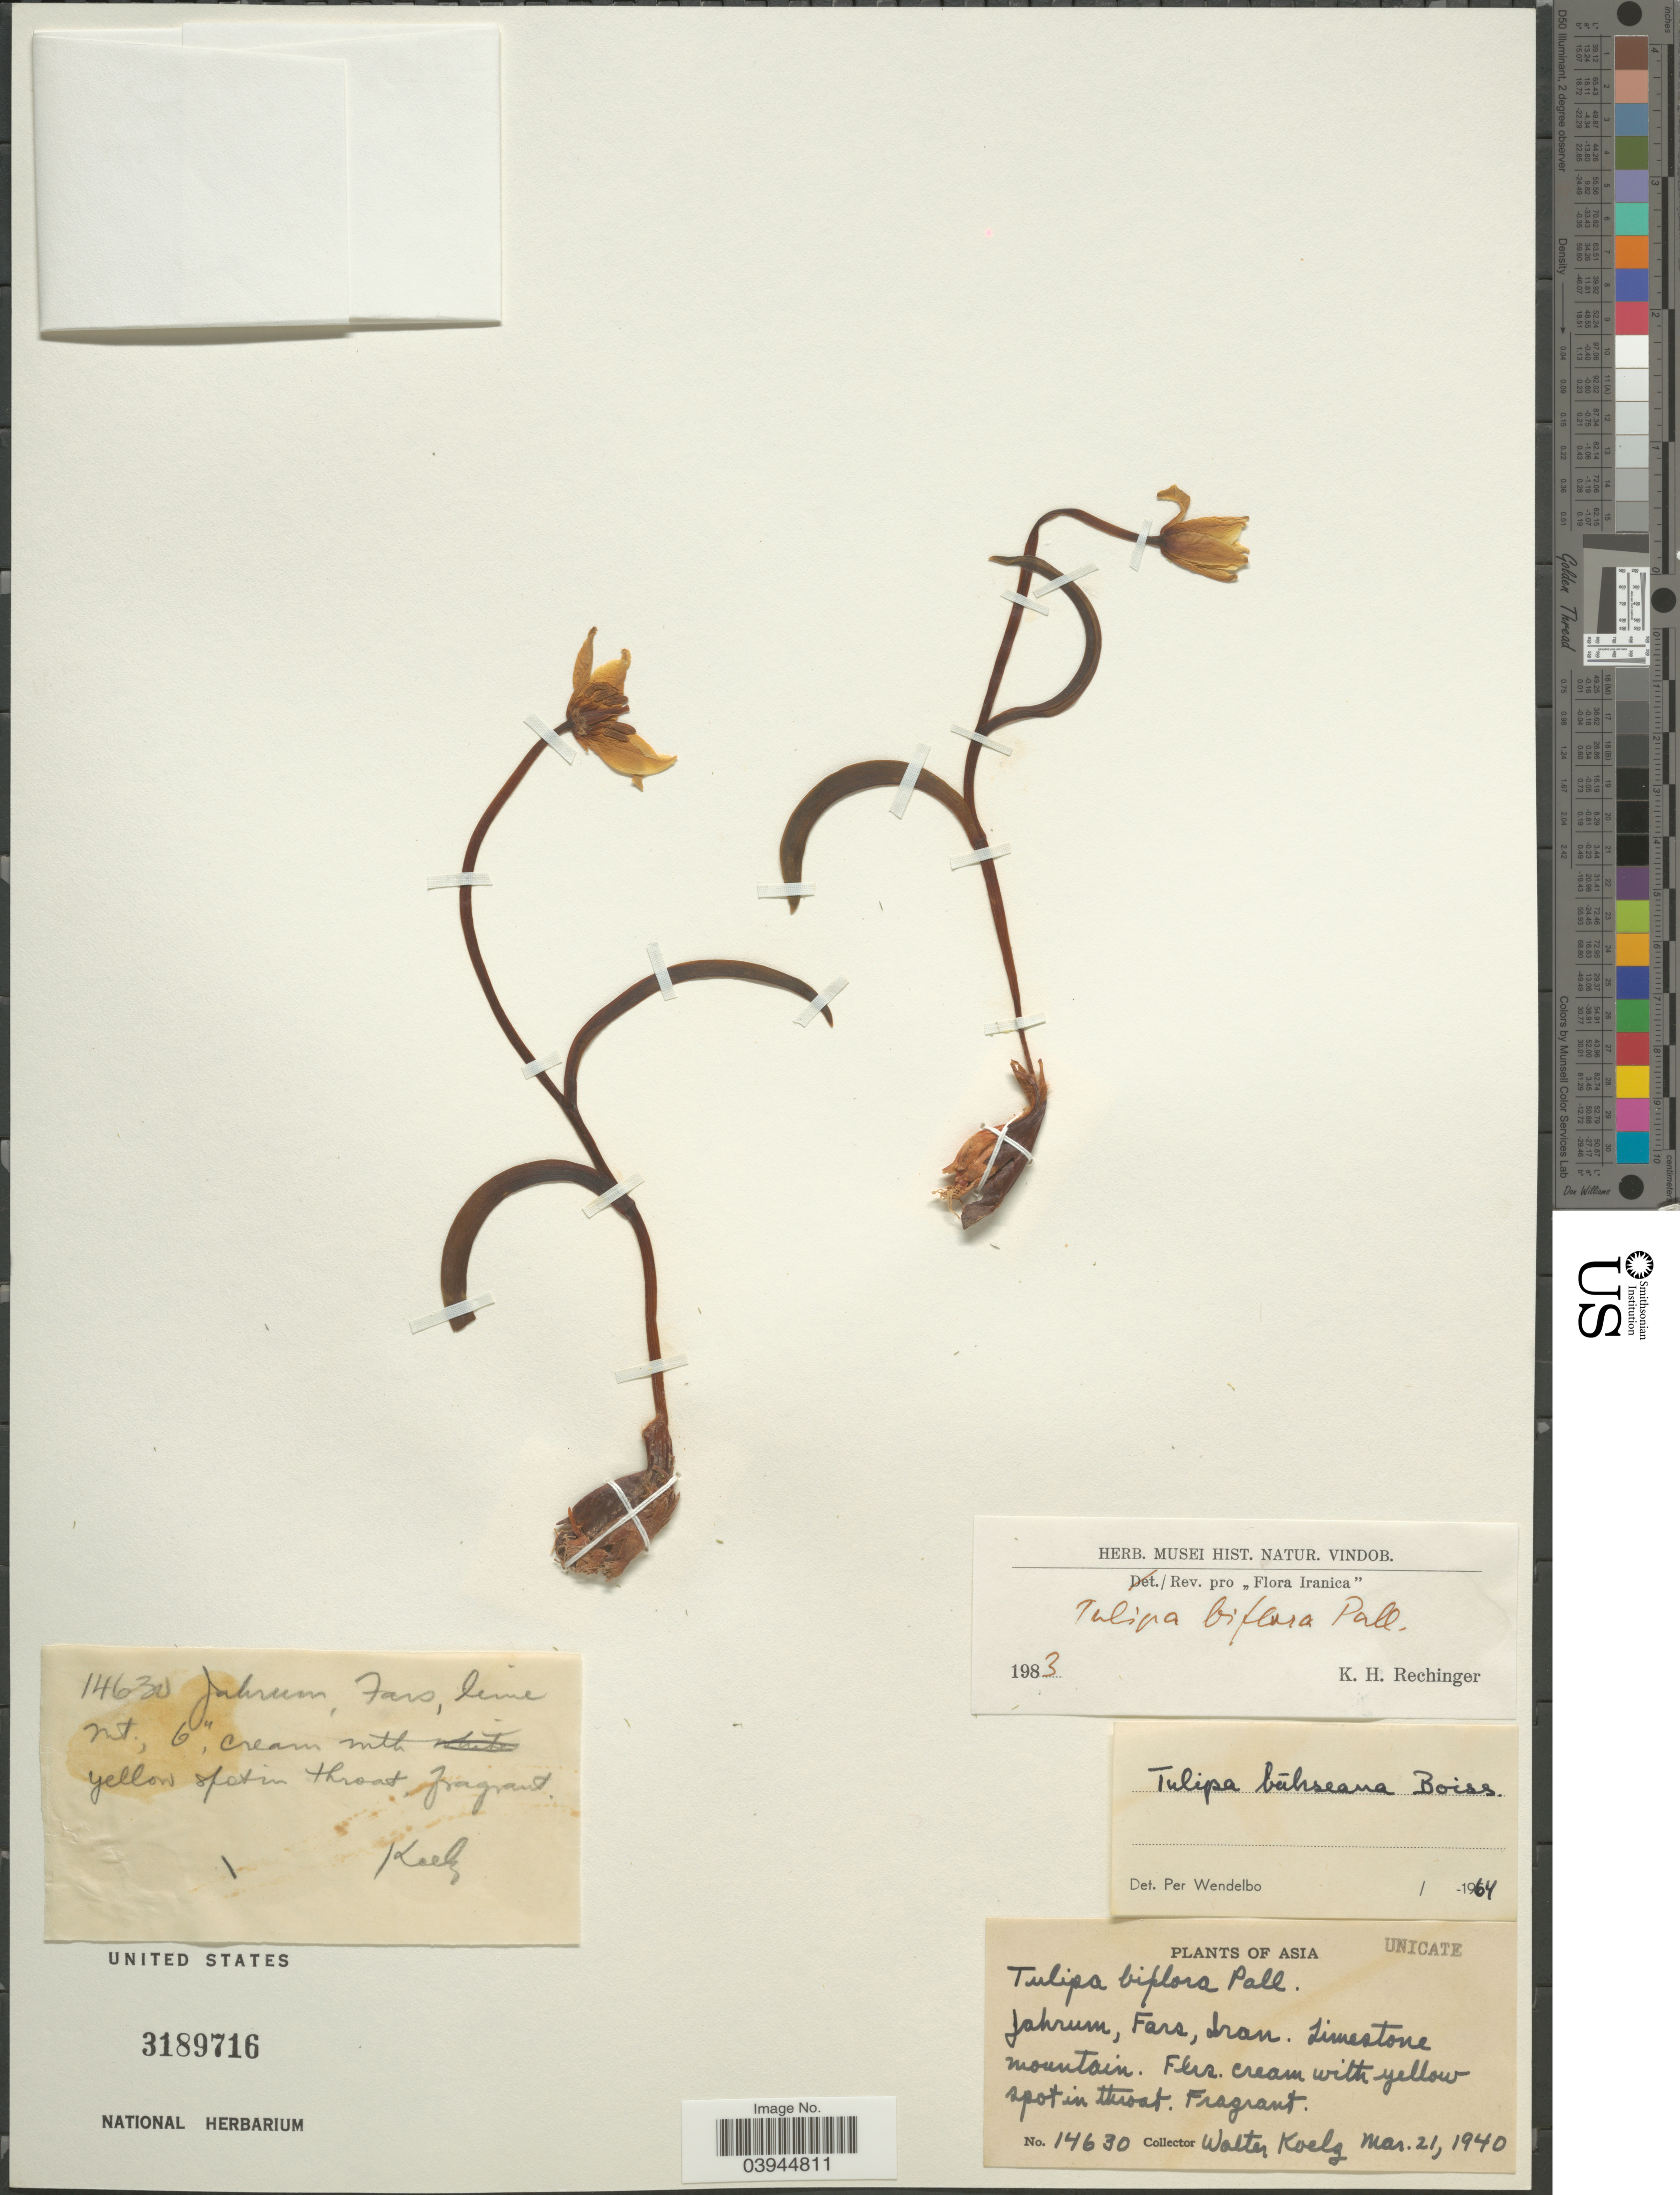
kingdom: Plantae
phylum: Tracheophyta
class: Liliopsida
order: Liliales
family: Liliaceae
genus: Tulipa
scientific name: Tulipa biflora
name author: Pall.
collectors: W. N. Koelz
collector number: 14630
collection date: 1940-03-21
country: Iran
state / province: Fars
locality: Jahrum. Limestone mountain.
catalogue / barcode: US 3189716